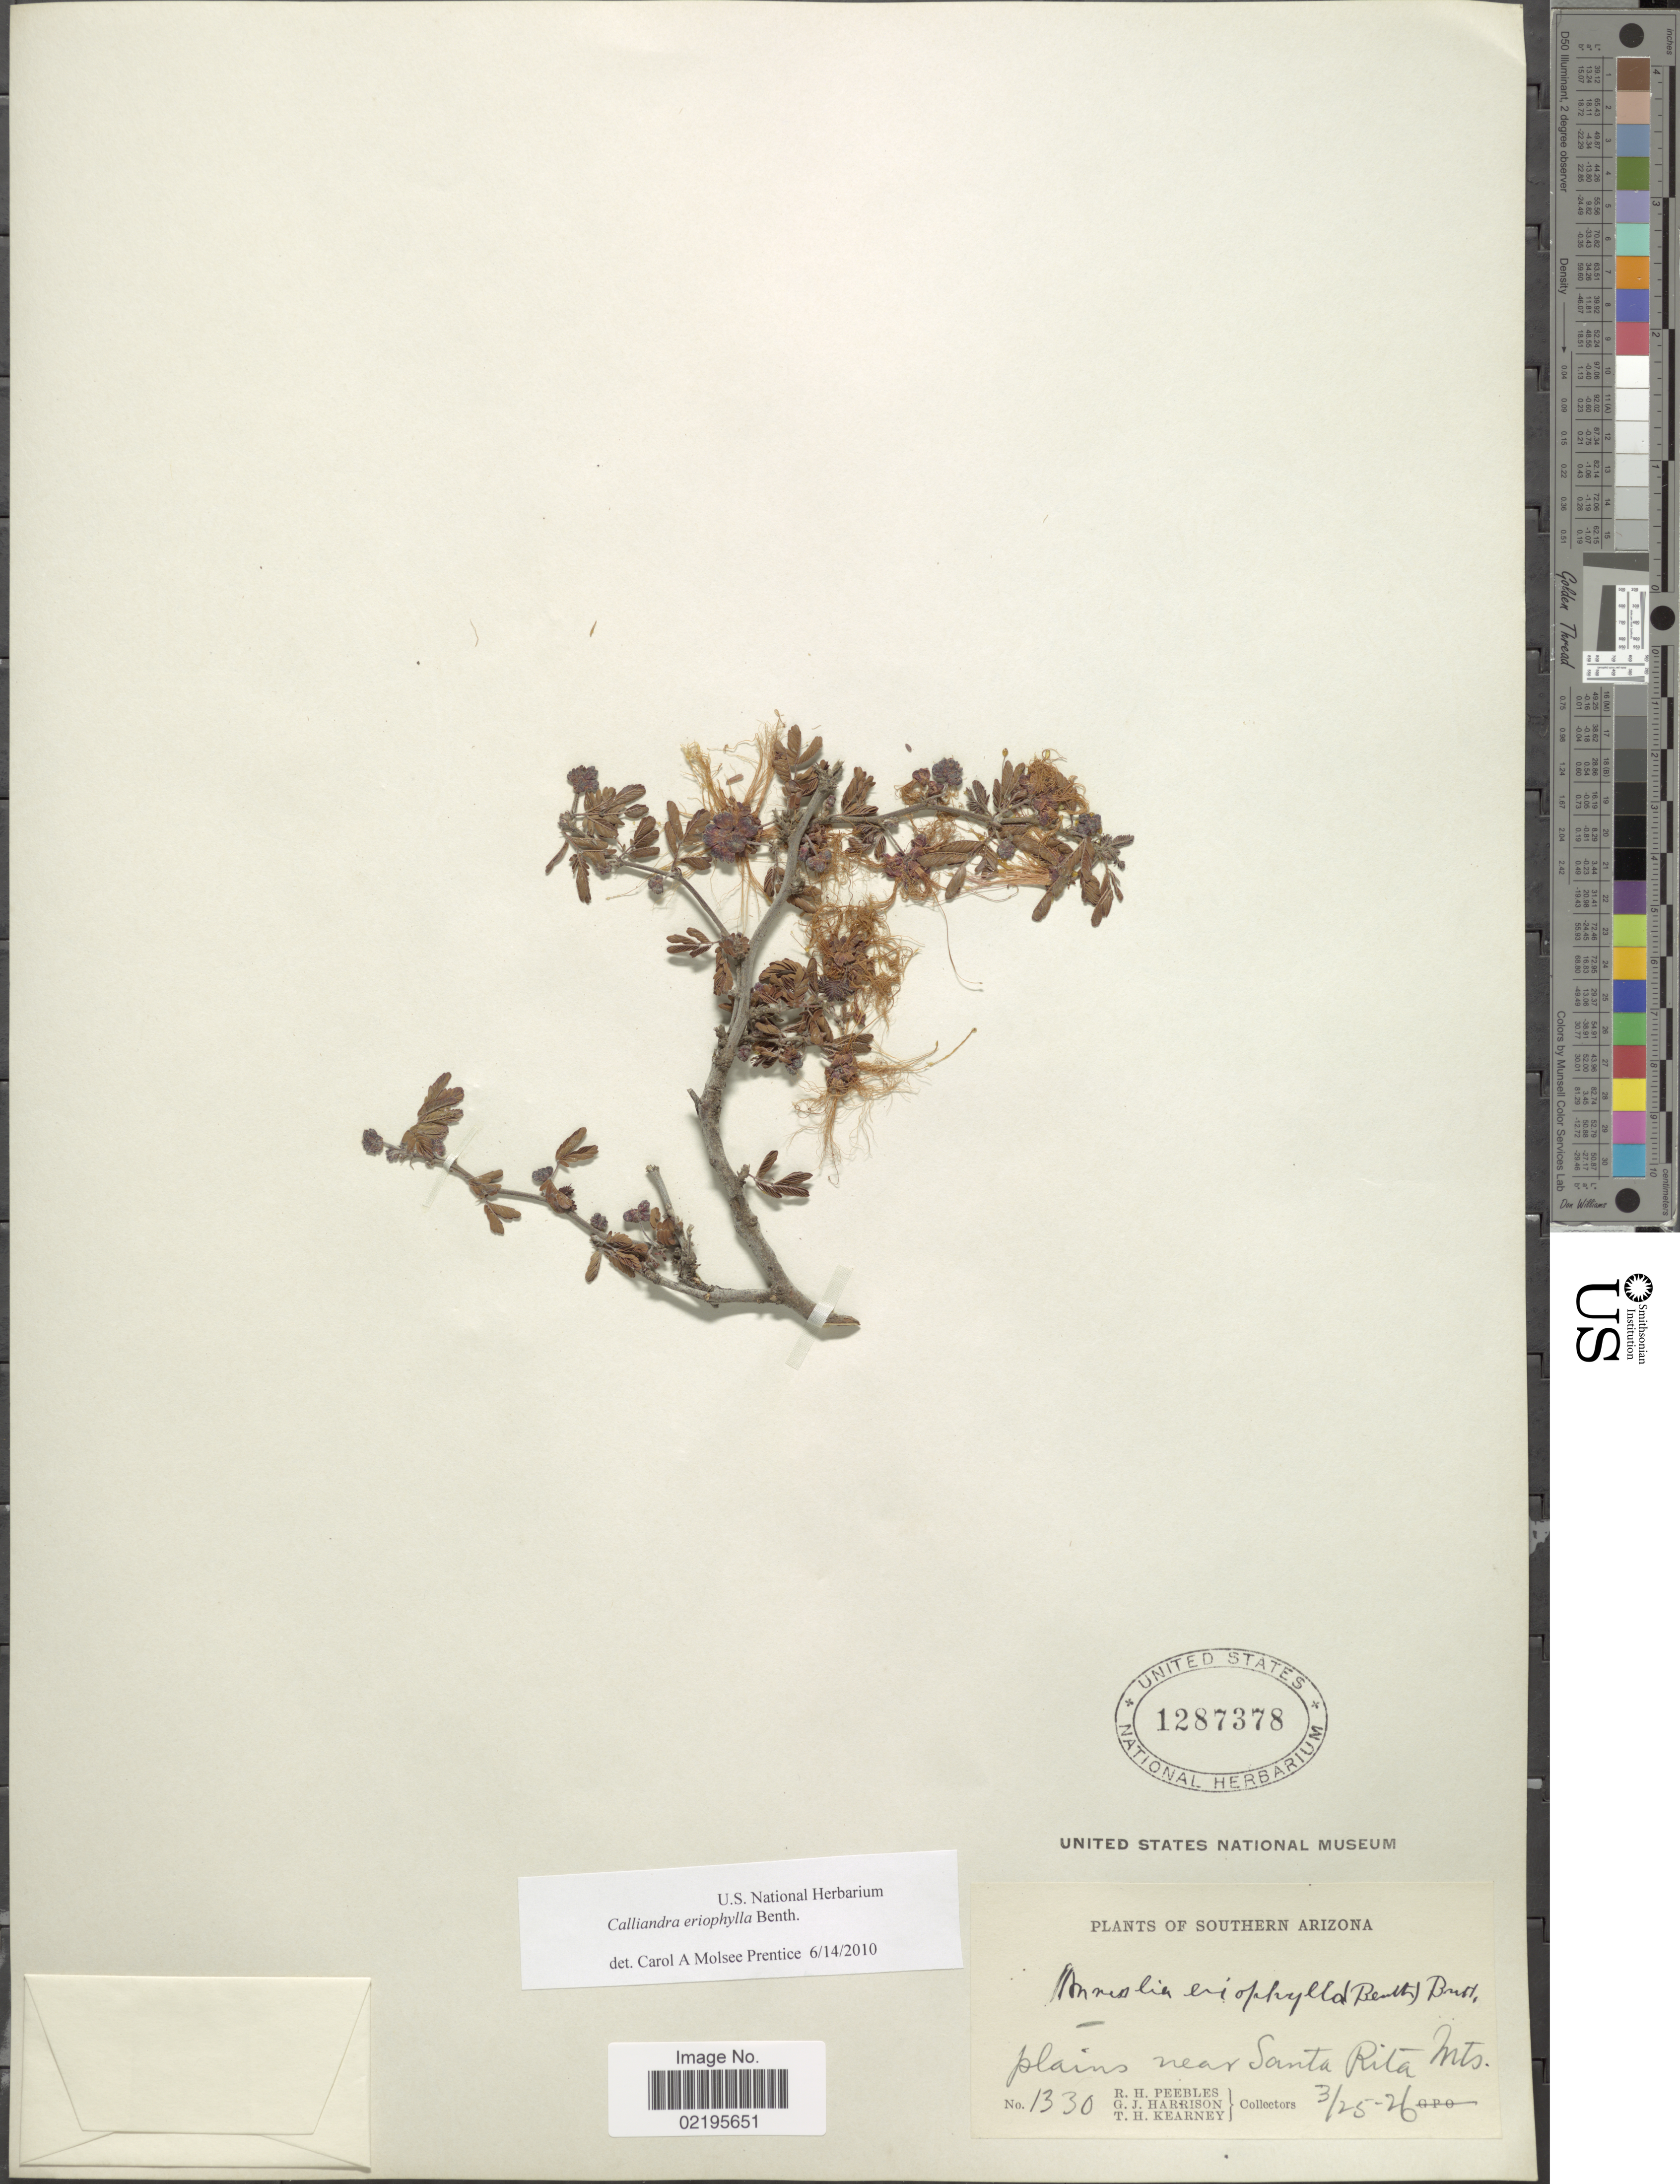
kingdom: Plantae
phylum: Tracheophyta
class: Magnoliopsida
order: Fabales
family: Fabaceae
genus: Calliandra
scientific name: Calliandra eriophylla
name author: Benth.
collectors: R. H. Peebles, G. J. Harrison & T. H. Kearney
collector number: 1330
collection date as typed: Transcribed d/m/y: 25/3/26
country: United States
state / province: Arizona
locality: Southern Arizona, plains near Santa Rita Mts.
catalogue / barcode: US 1287378